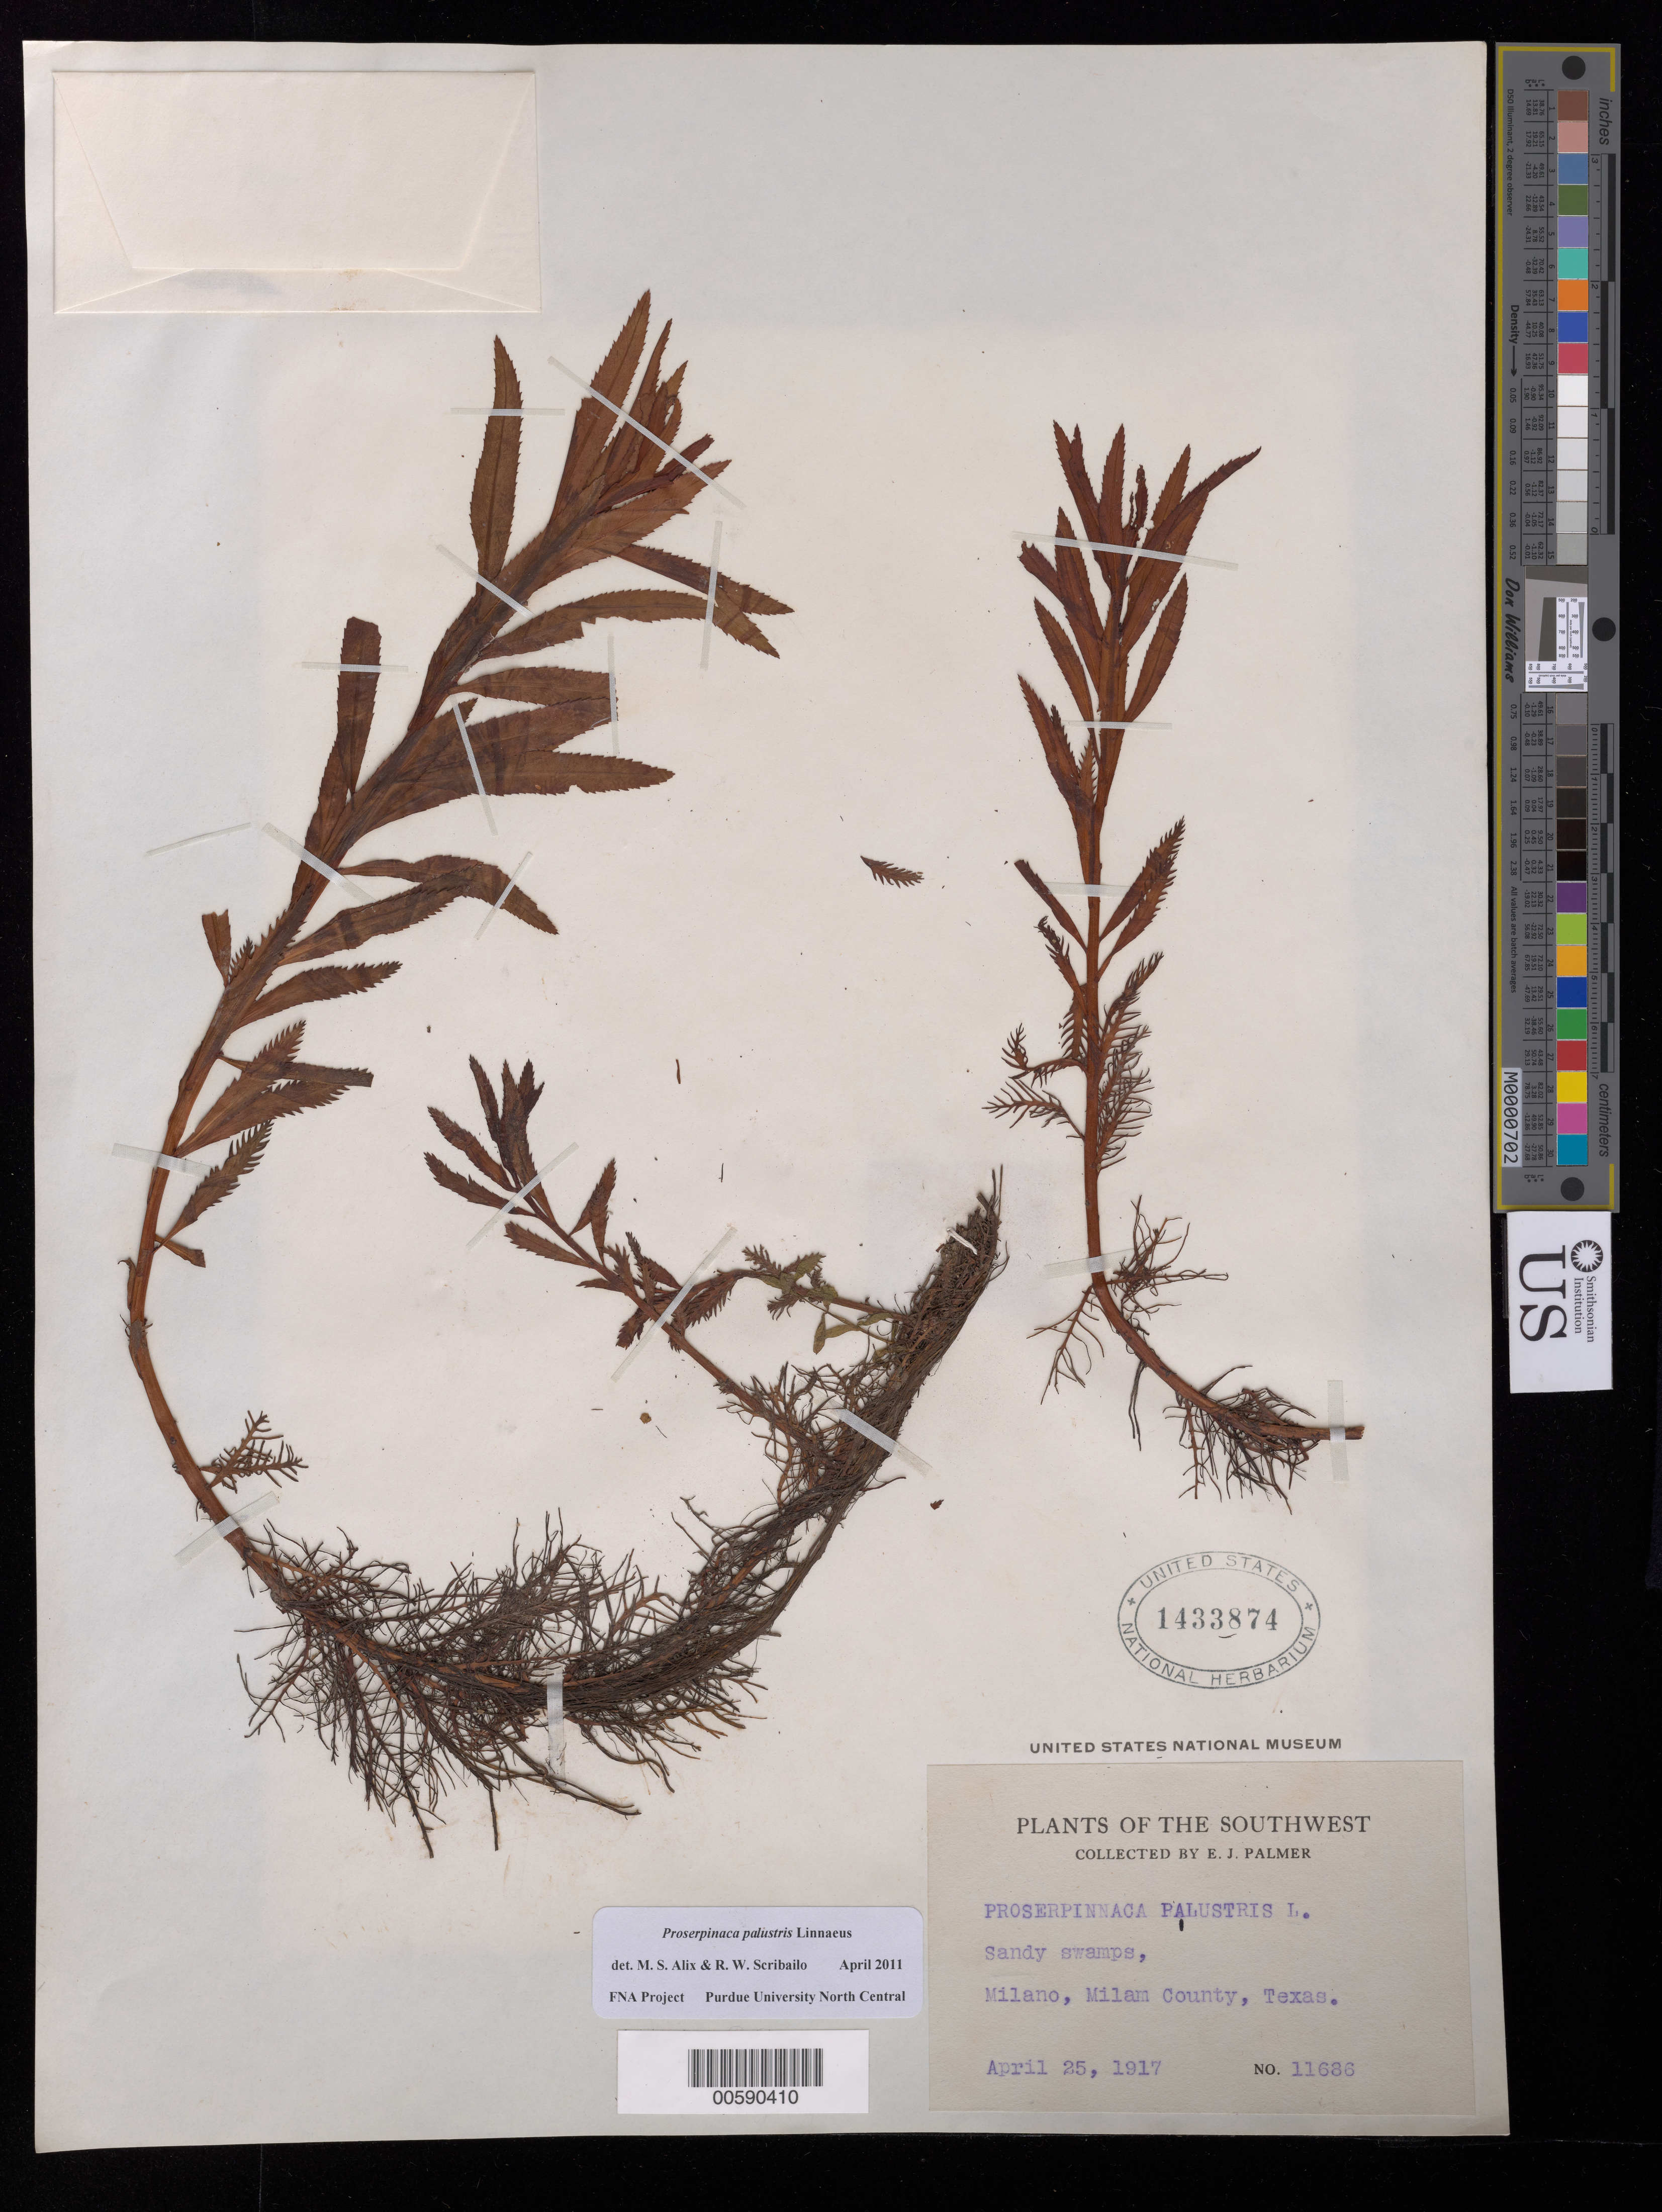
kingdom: Plantae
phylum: Tracheophyta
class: Magnoliopsida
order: Saxifragales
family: Haloragaceae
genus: Proserpinaca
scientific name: Proserpinaca palustris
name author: L.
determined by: Scribailo, R. W.; Alix, M. S.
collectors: E. J. Palmer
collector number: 11686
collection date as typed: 25 Apr 1917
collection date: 1917-04-25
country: United States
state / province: Texas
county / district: Milam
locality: Milano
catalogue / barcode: US 1433874